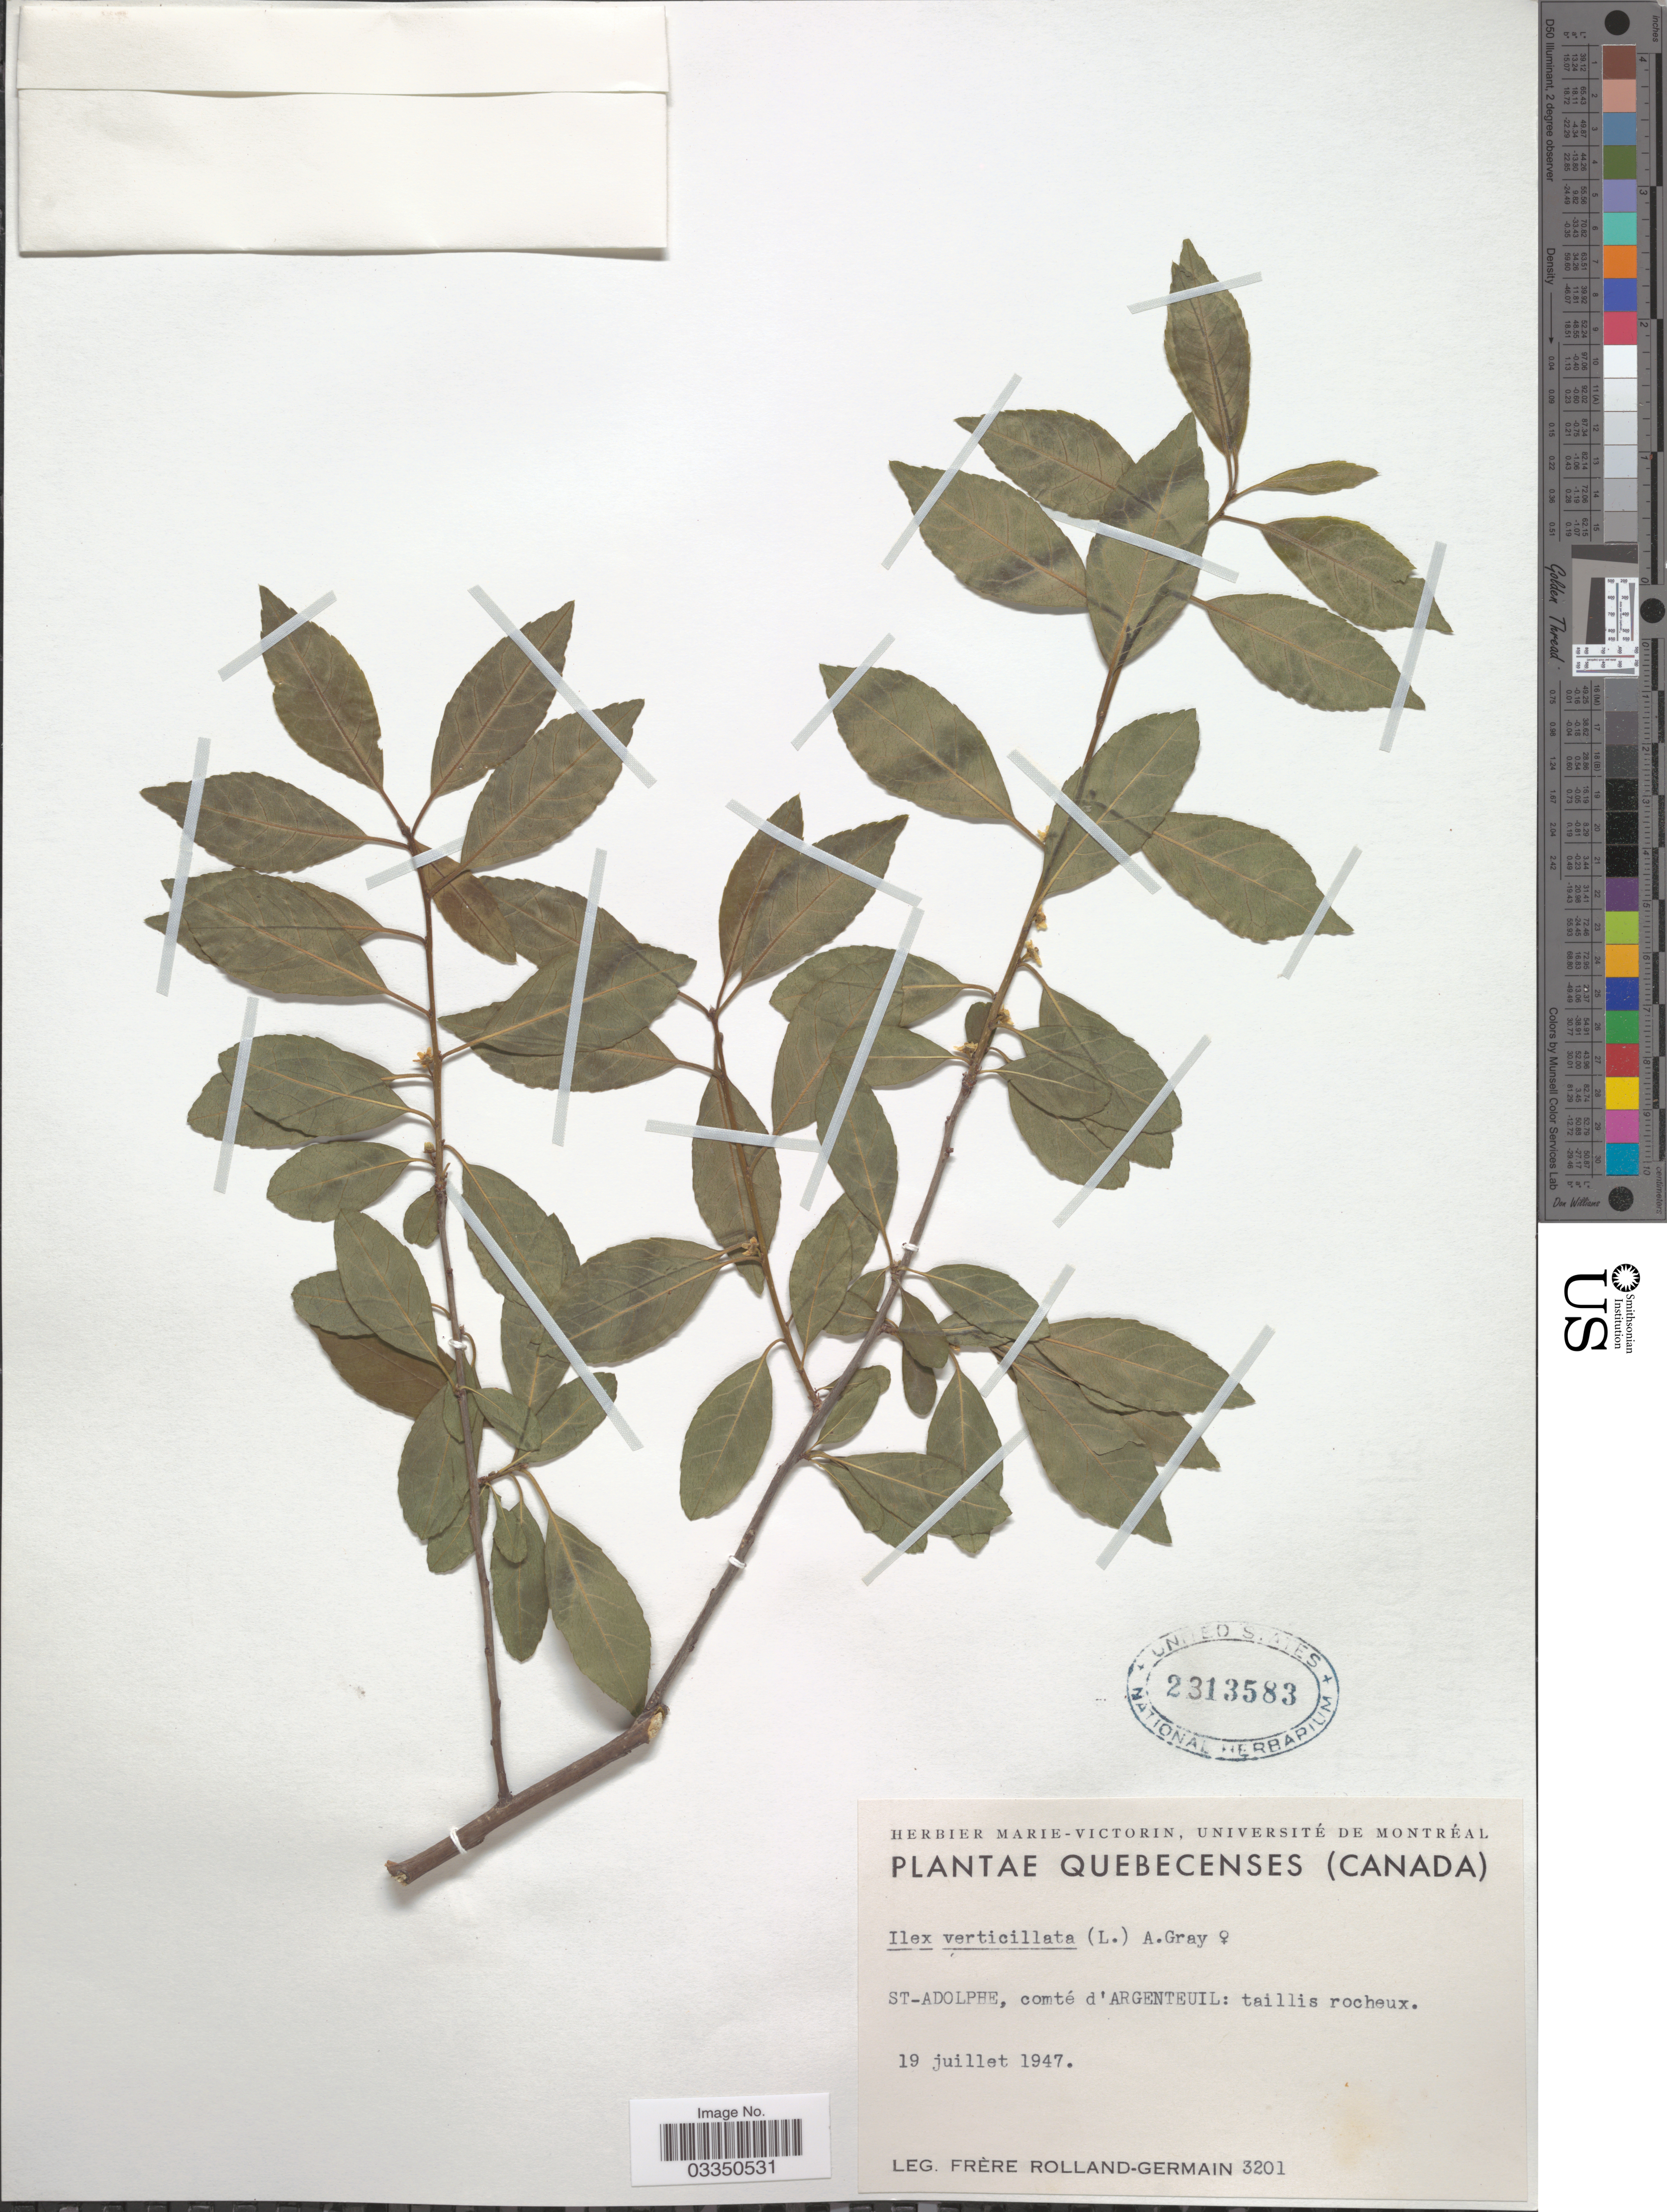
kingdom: Plantae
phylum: Tracheophyta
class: Magnoliopsida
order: Aquifoliales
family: Aquifoliaceae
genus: Ilex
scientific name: Ilex verticillata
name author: (L.) A. Gray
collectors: Rolland-Germain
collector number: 3201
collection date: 1947-07-19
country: Canada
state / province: Quebec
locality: Quebecenses. St-Adolphe, comté d'Argenteuil: taillis rocheux.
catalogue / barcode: US 2313583